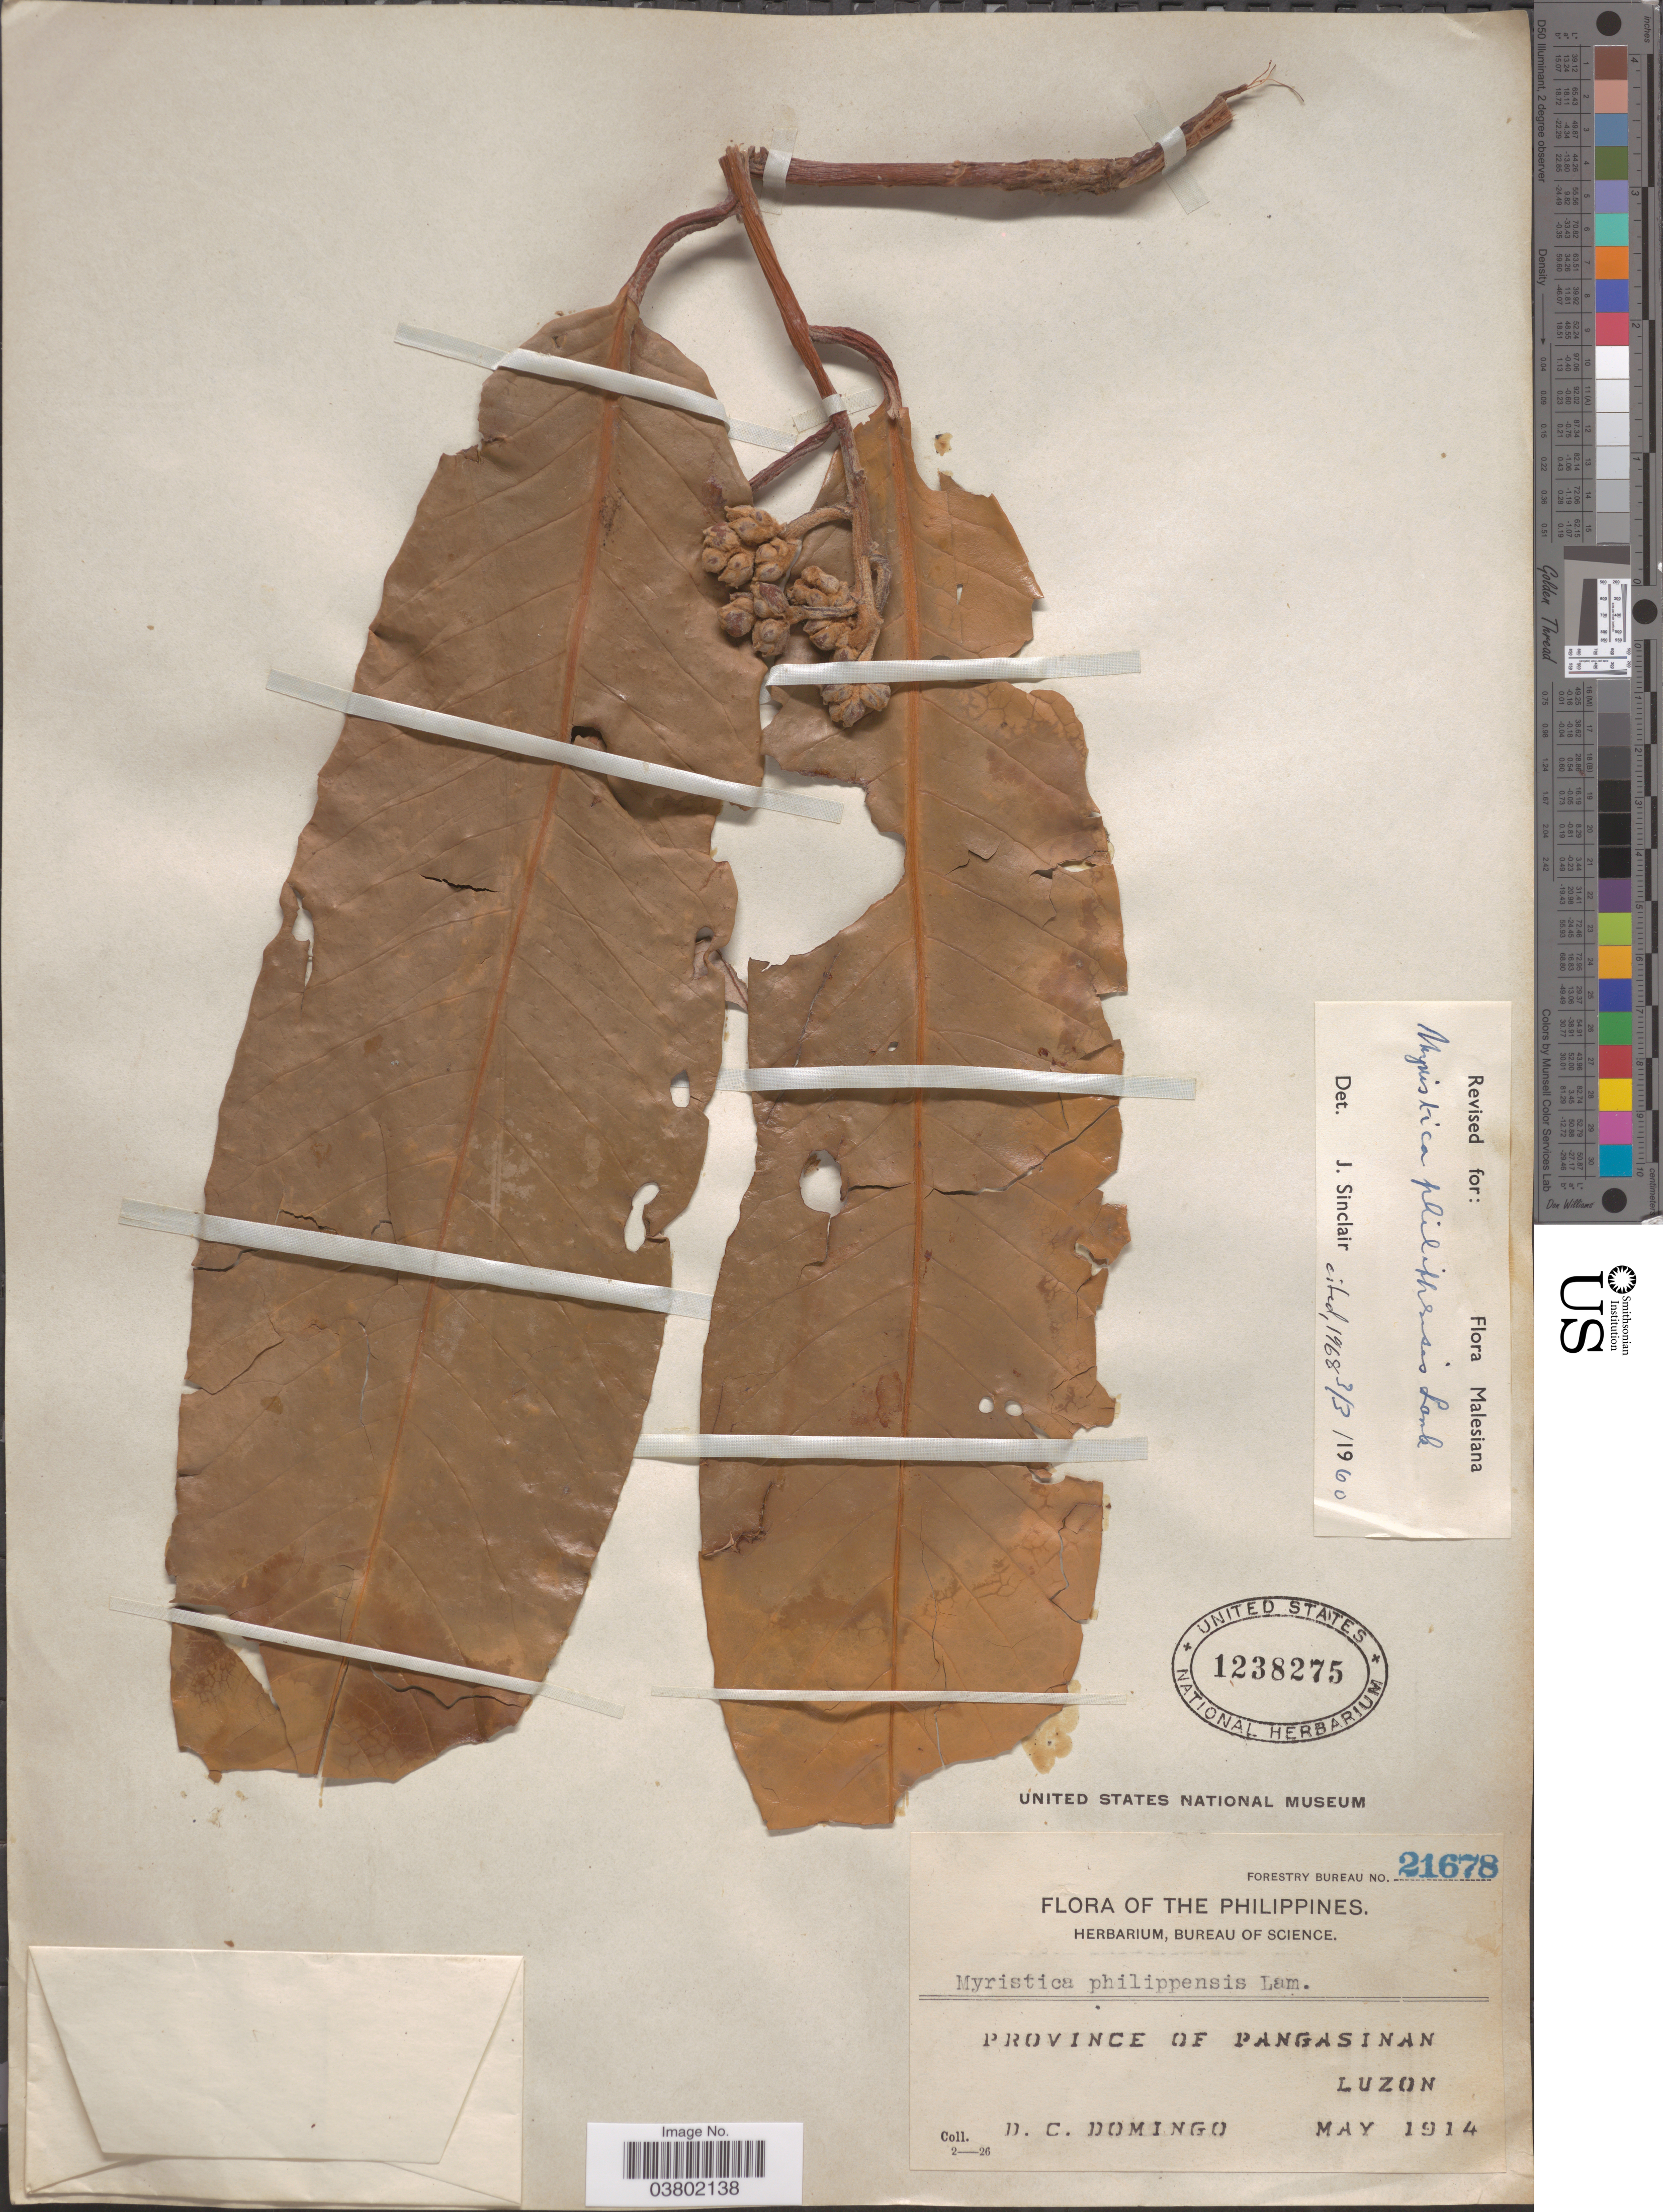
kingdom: Plantae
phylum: Tracheophyta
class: Magnoliopsida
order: Magnoliales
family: Myristicaceae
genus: Myristica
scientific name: Myristica philippensis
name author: Lam.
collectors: D. Domingo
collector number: Forestry Bureau 21678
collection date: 1914-05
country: Philippines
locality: Province of Pangasinan, Luzon.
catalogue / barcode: US 1238275